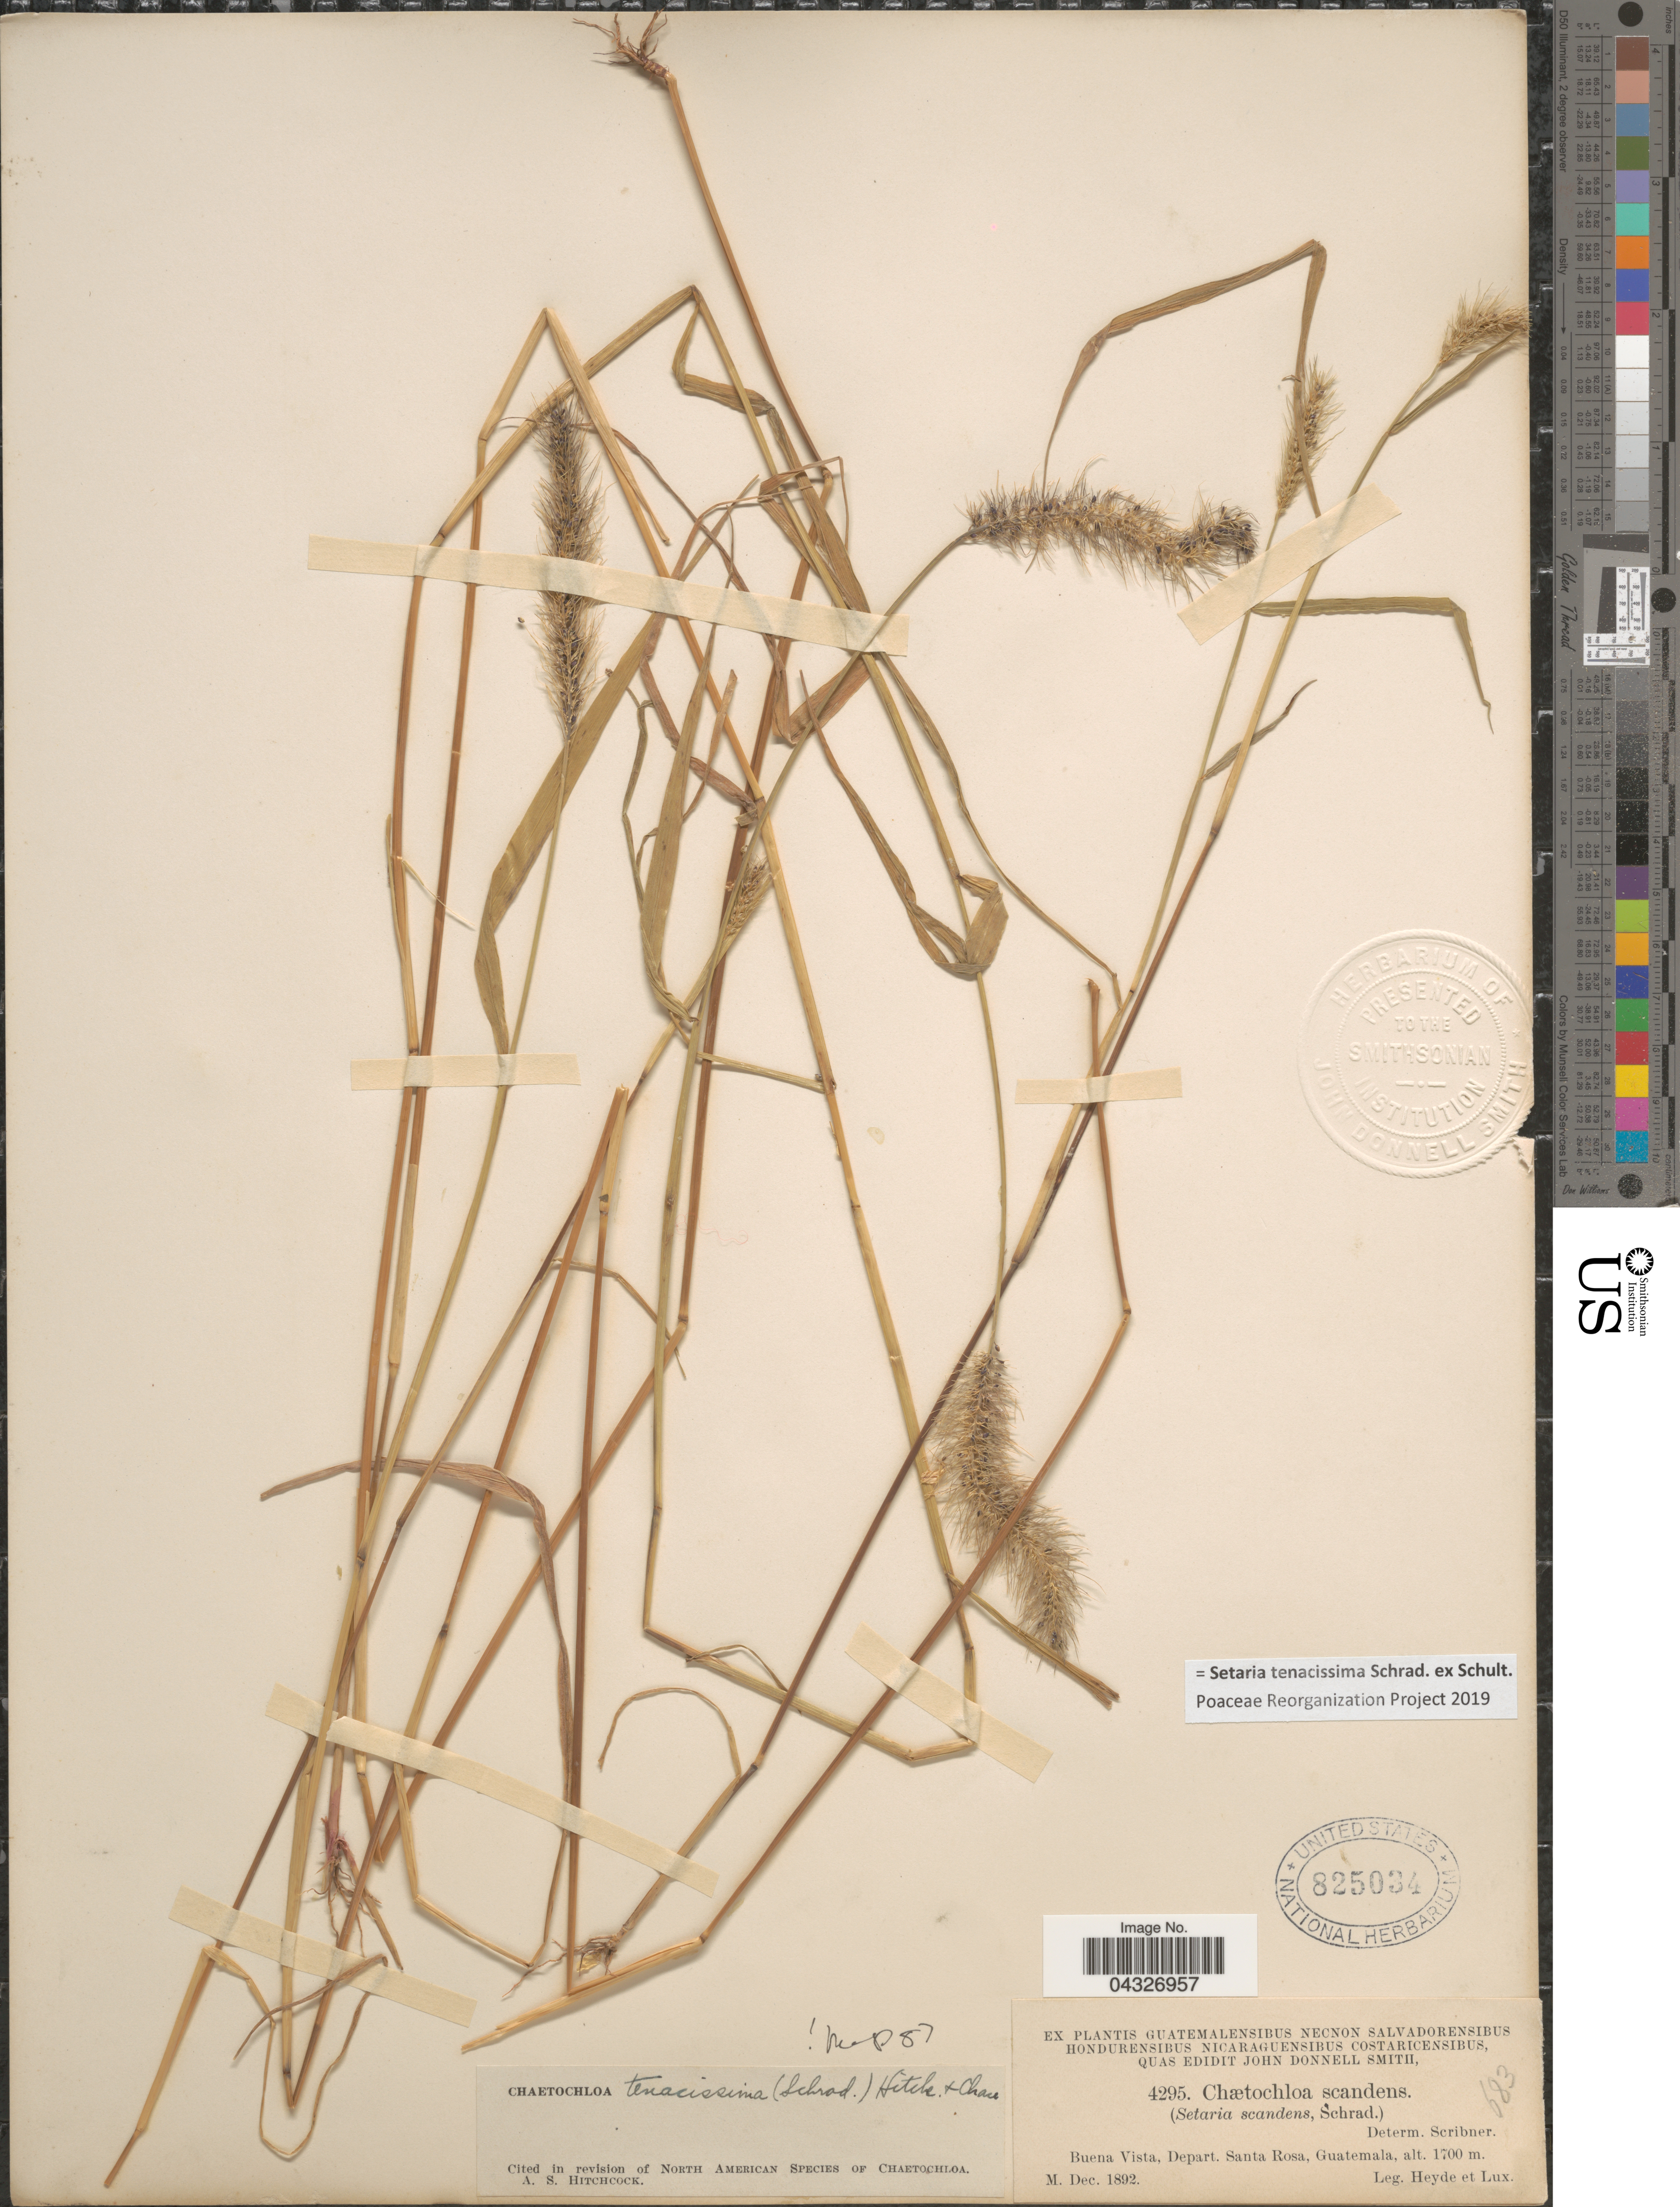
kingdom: Plantae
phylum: Tracheophyta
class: Liliopsida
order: Poales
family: Poaceae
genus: Setaria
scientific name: Setaria tenacissima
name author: Schrad. ex Schult.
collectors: Heyde & Lux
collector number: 4295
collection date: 1892-12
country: Guatemala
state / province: Santa Rosa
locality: Buena Vista, Depart. Santa Rosa.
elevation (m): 1700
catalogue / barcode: US 825034